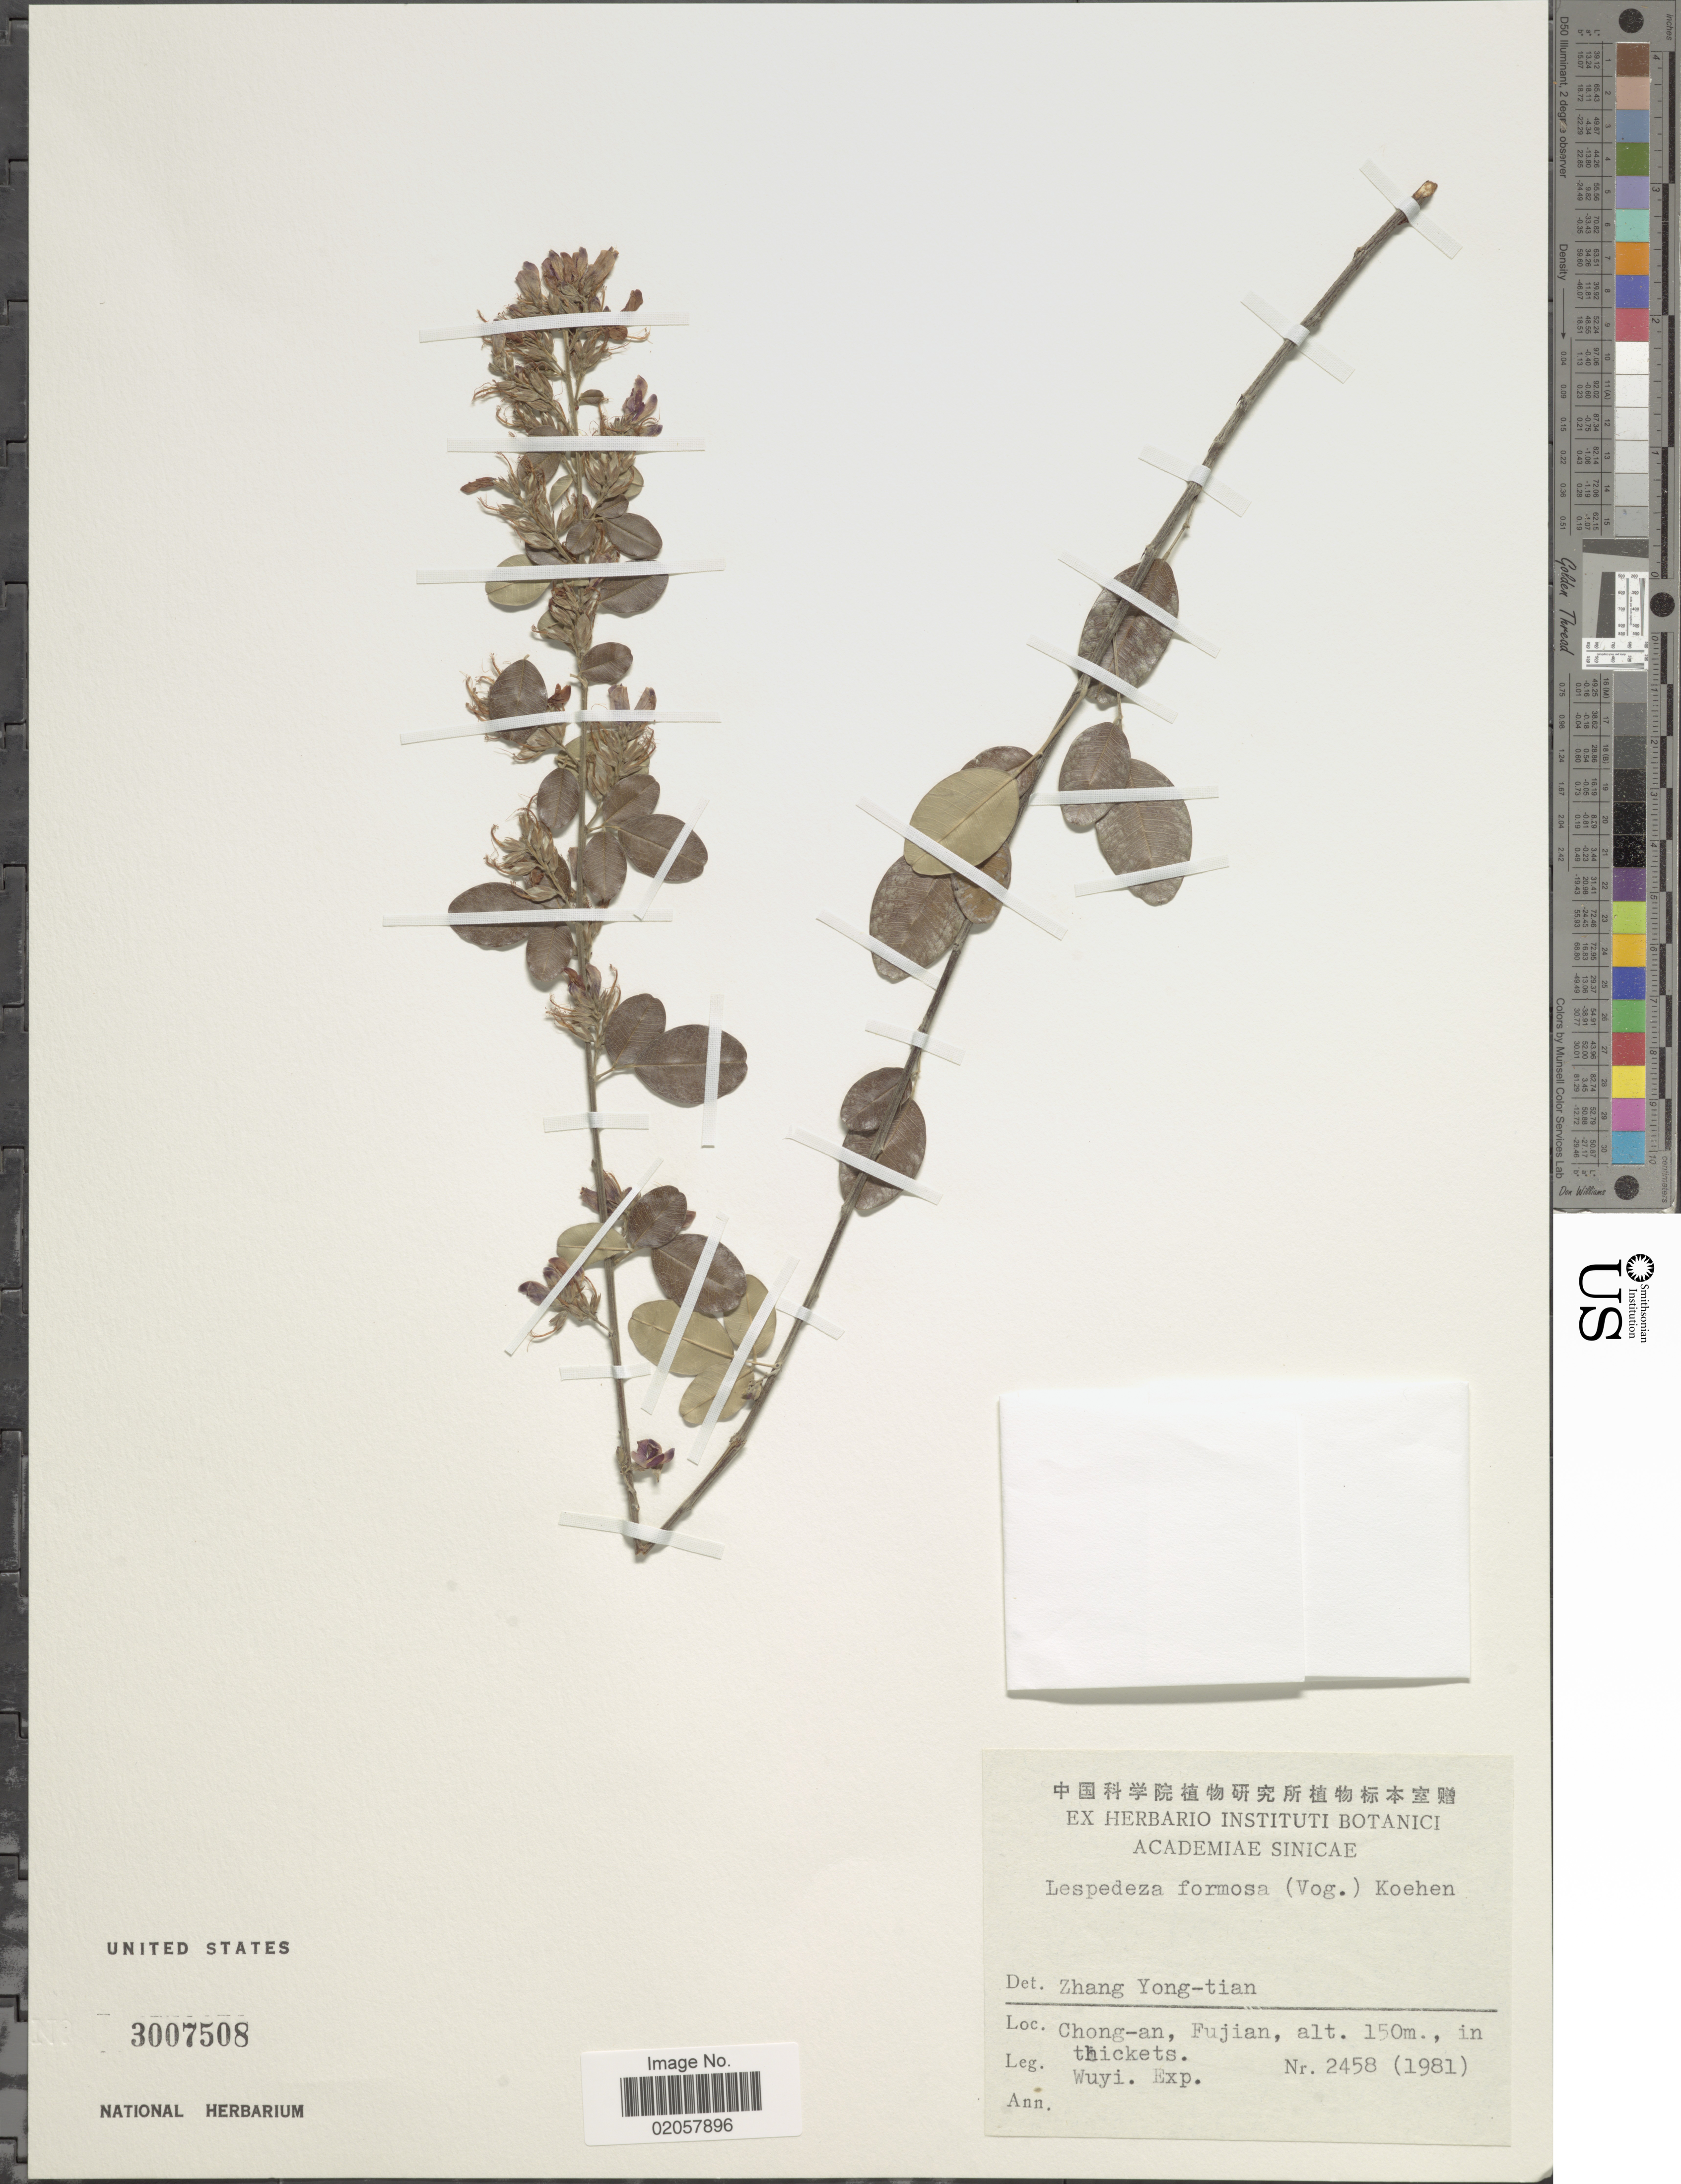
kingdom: Plantae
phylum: Tracheophyta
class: Magnoliopsida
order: Fabales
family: Fabaceae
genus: Lespedeza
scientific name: Lespedeza formosa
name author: (Vogel) Koehne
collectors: Wuyi Expedition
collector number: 2458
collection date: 1981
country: China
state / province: Fujian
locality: Chong-an, in thickets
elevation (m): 150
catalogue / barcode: US 3007508